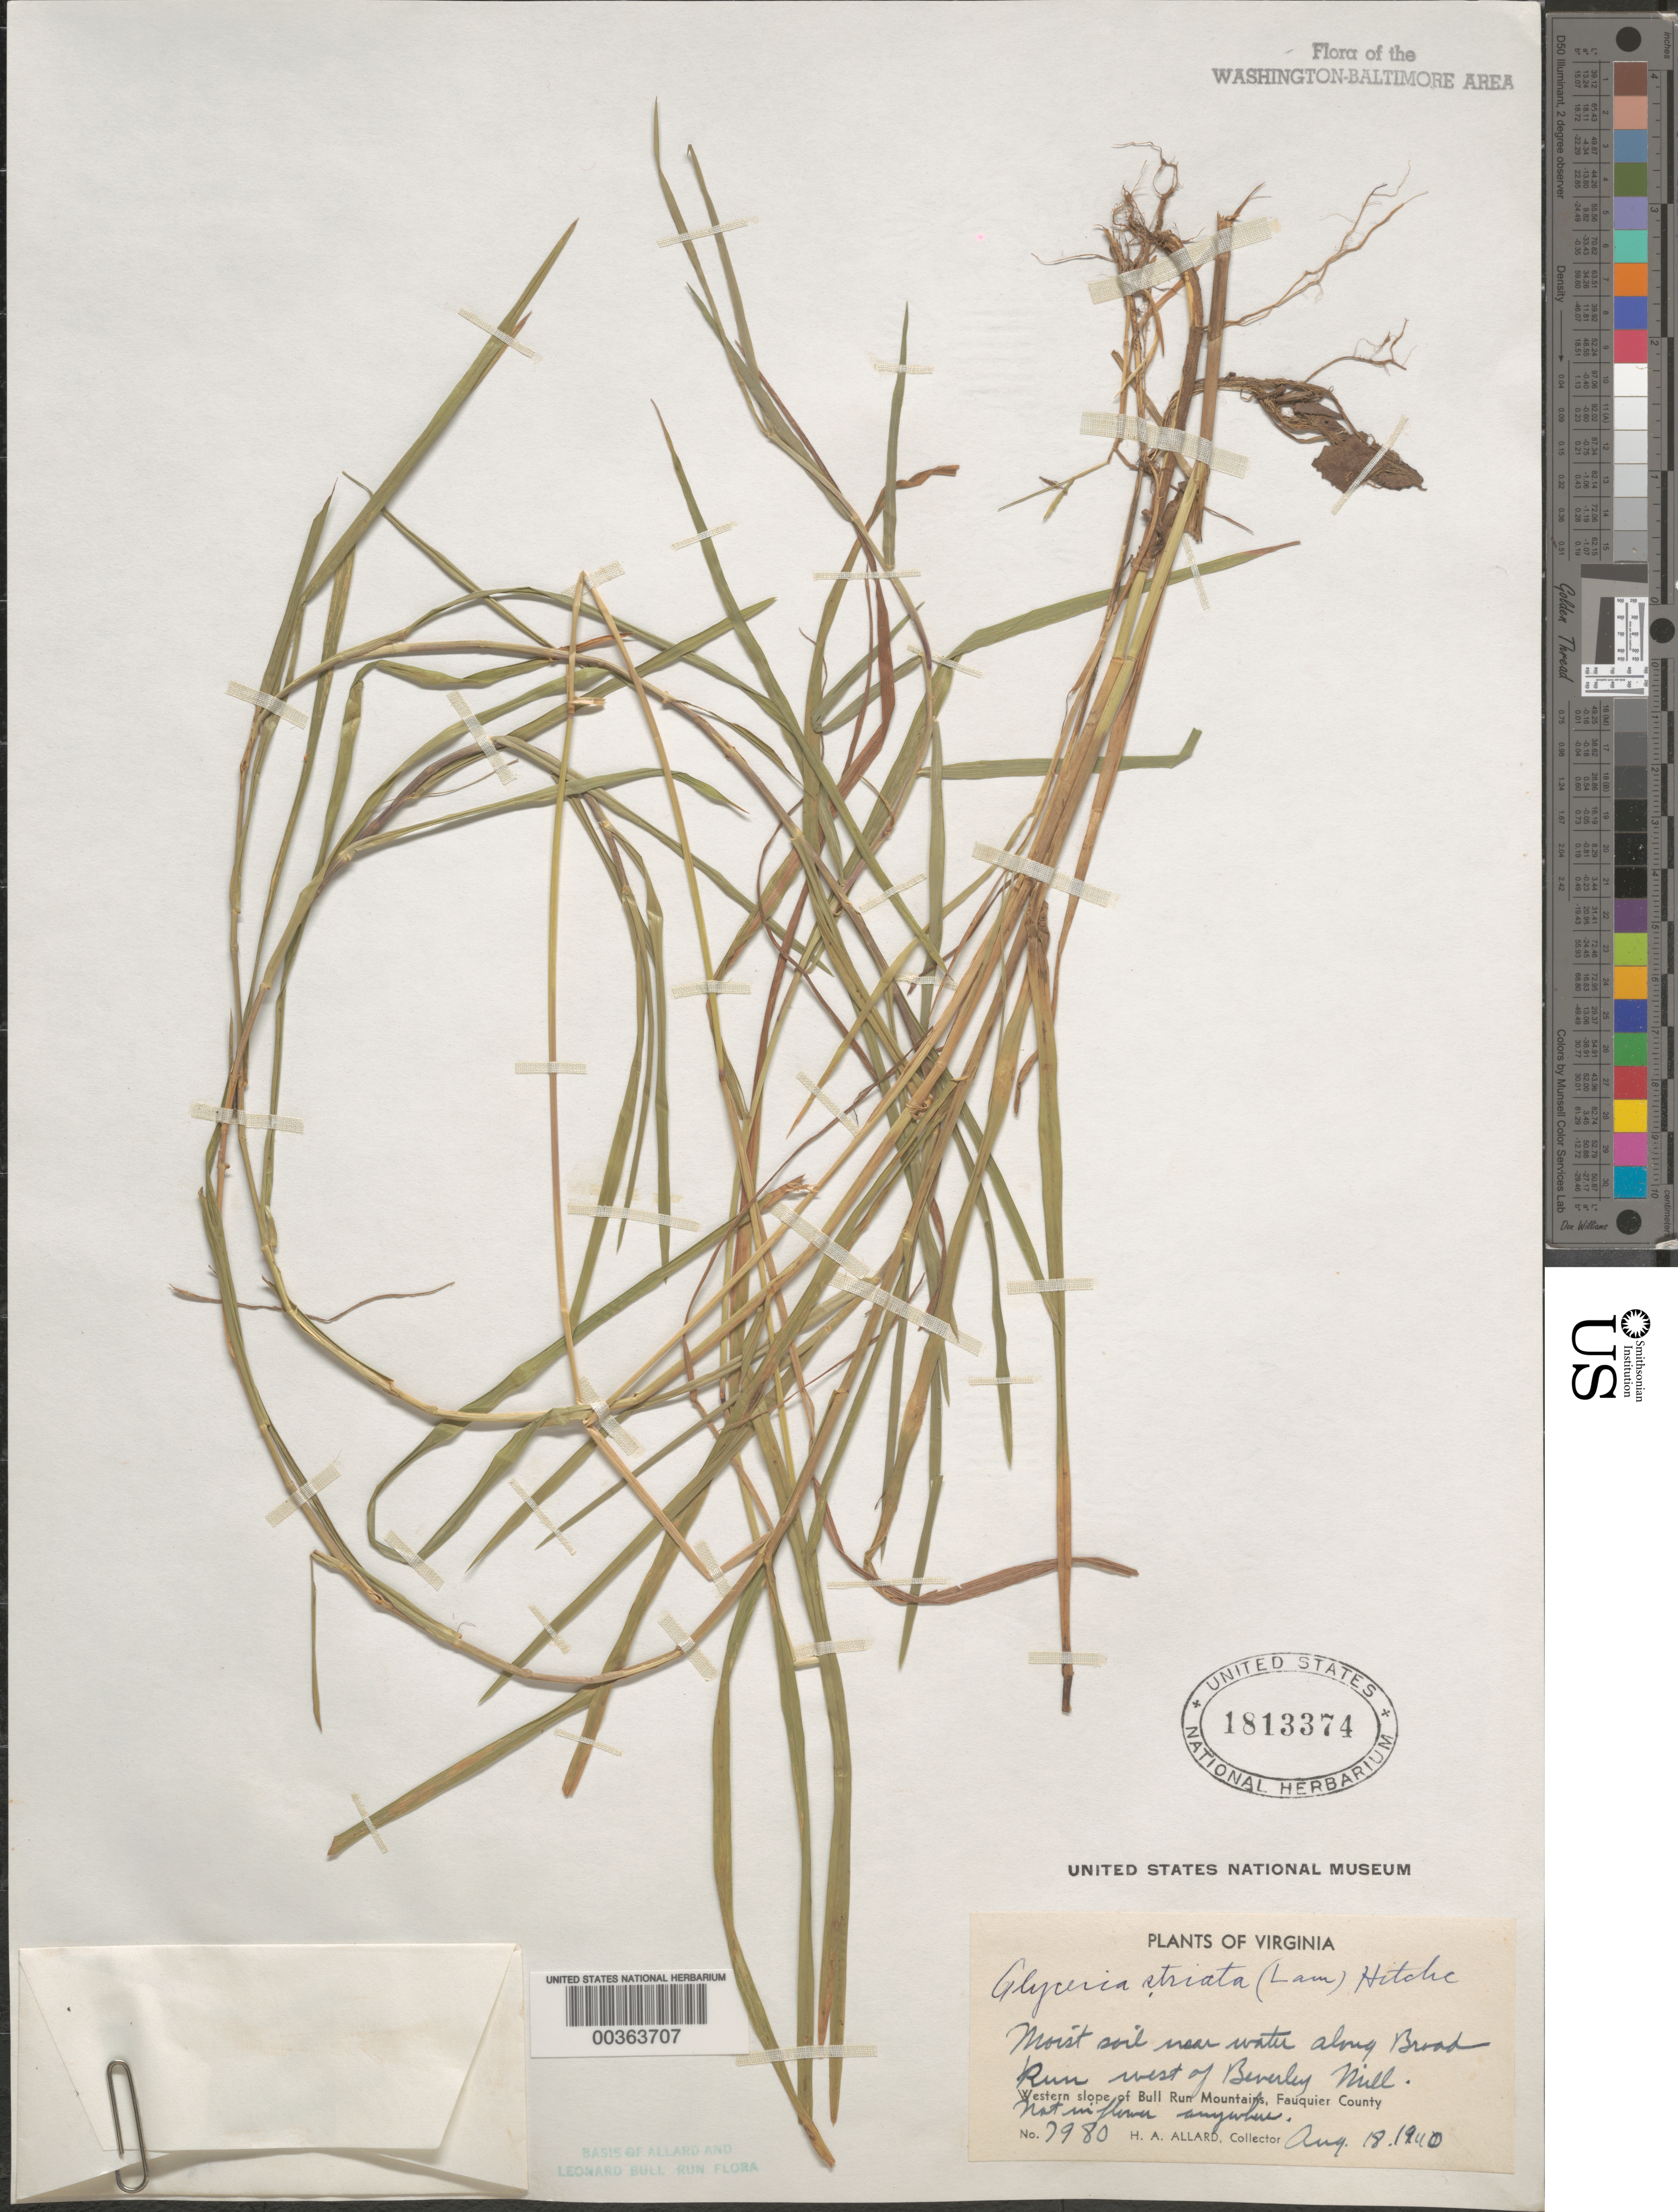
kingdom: Plantae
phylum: Tracheophyta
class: Liliopsida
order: Poales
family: Poaceae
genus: Glyceria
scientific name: Glyceria striata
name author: (Lam.) Hitchc.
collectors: H. A. Allard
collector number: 7980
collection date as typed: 18 Aug 1940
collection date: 1940-08-18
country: United States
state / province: Virginia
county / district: Fauquier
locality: Broad Run west of Beverly Mill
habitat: Moist soil near water along run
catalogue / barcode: US 1813374